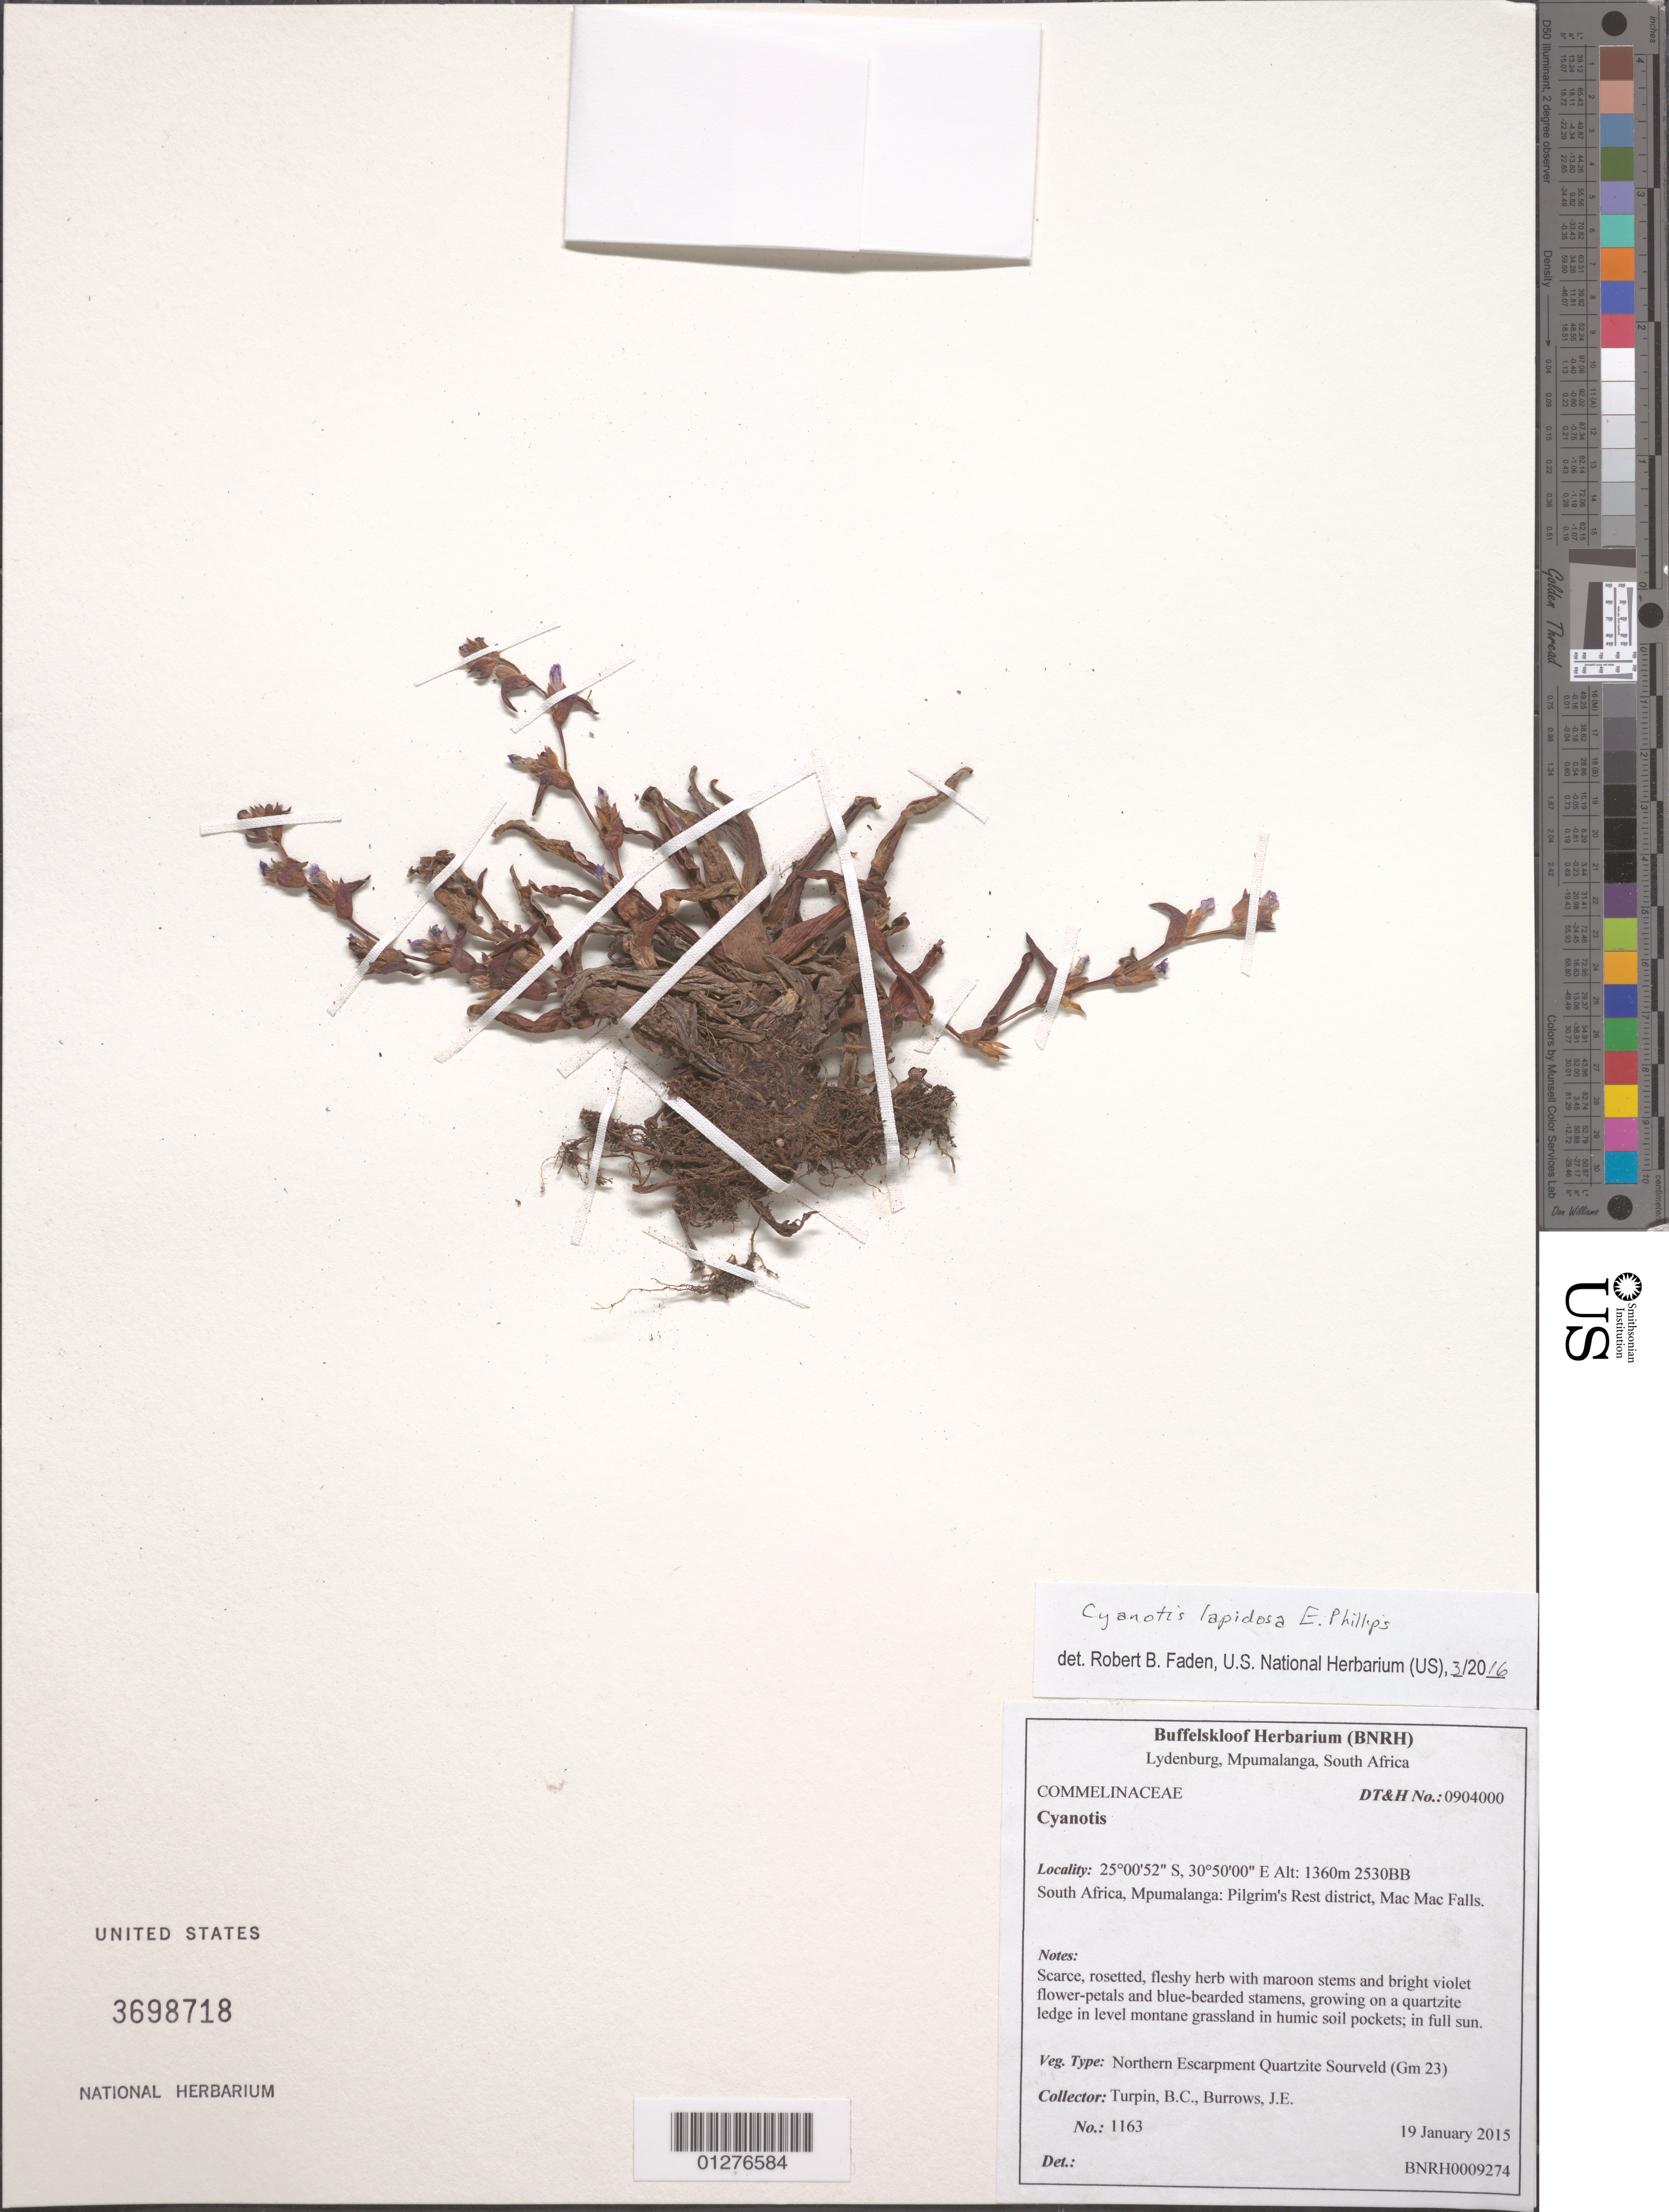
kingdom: Plantae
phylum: Tracheophyta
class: Liliopsida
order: Commelinales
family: Commelinaceae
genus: Cyanotis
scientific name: Cyanotis lapidosa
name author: E. Phillips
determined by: Faden, Robert B., (US), Smithsonian Institution - National Museum of Natural History (UNITED STATES)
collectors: B. C. Turpin & J. Burrows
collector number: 1163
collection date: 2015-01-19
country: South Africa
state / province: Mpumalanga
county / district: Pilgrim's Rest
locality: Mac Mac Falls.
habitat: growing on a quartzite ledge in level montane grassland in humic soil pockets; in full sun.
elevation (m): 1360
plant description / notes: Veg Type: Northern Escarpment Quartzite Sourveld (Gm 23)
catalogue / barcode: US 3698718